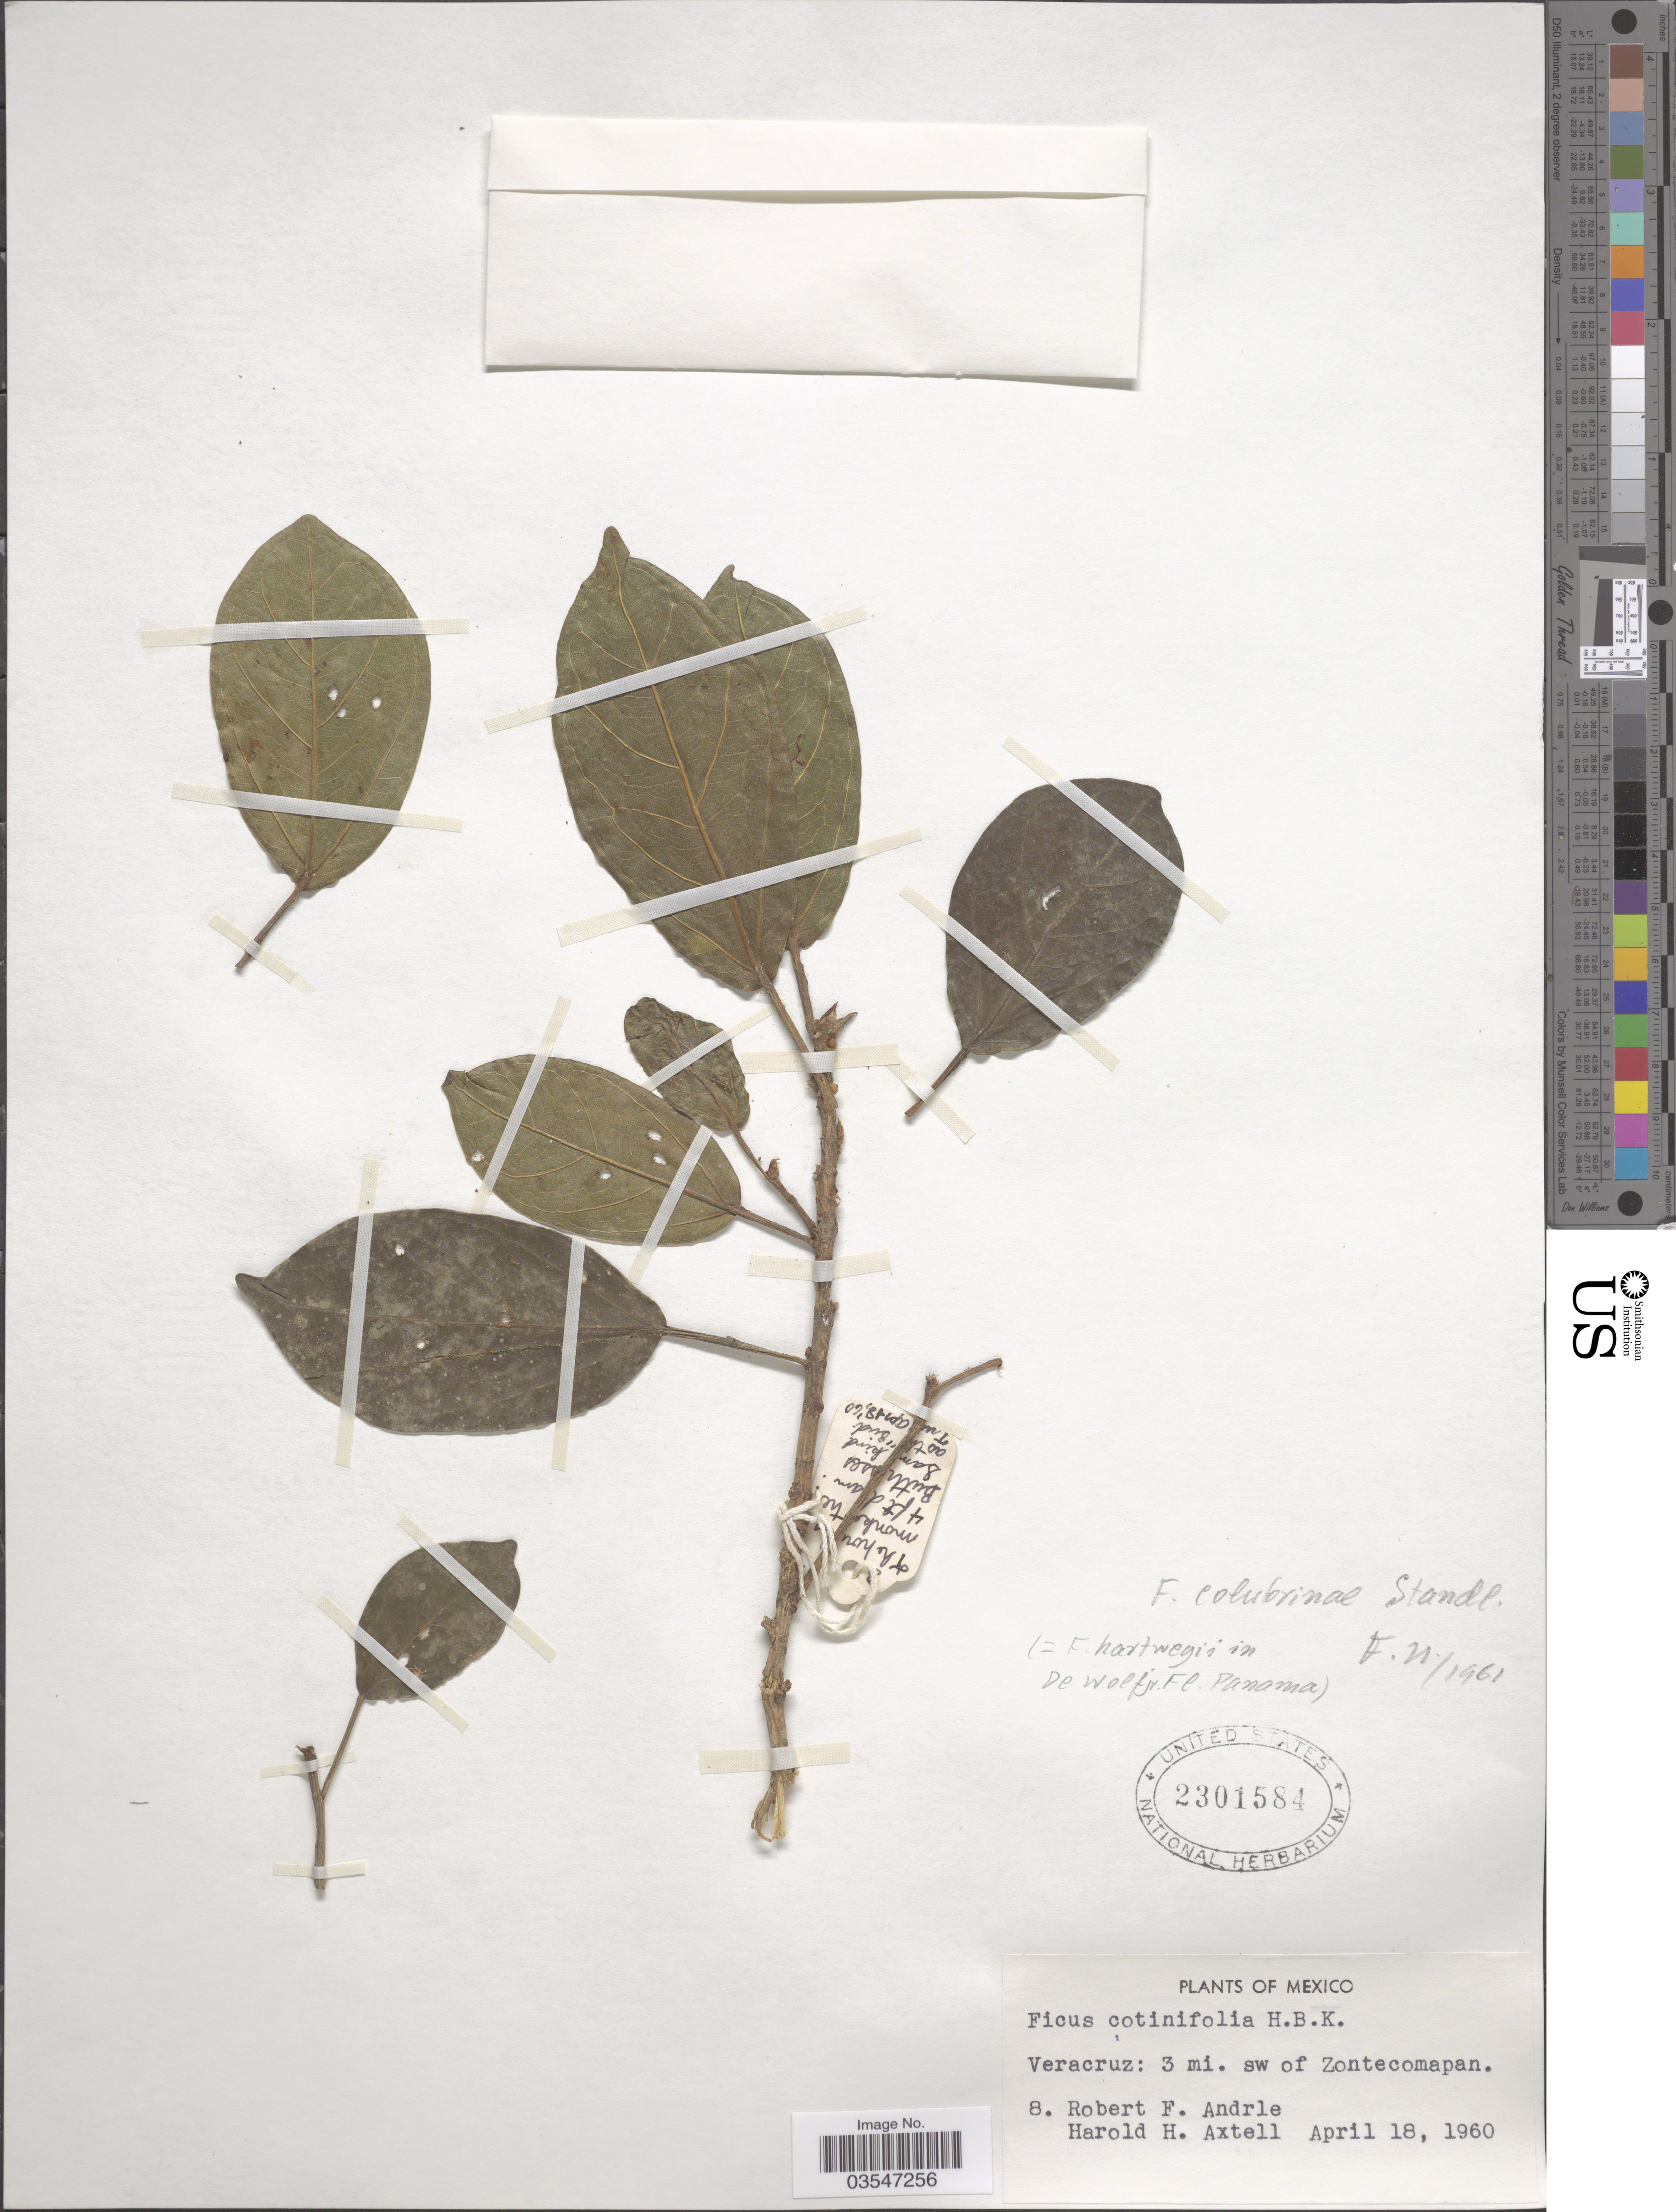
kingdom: Plantae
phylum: Tracheophyta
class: Magnoliopsida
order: Rosales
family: Moraceae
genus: Ficus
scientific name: Ficus hartwegii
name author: (Miq.) Miq.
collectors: R. Andrle & Axtell, H. H.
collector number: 8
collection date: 1960-04-18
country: Mexico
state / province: Veracruz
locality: Veracruz: 3 mi. sw of Zontecomapan.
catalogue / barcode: US 2301584